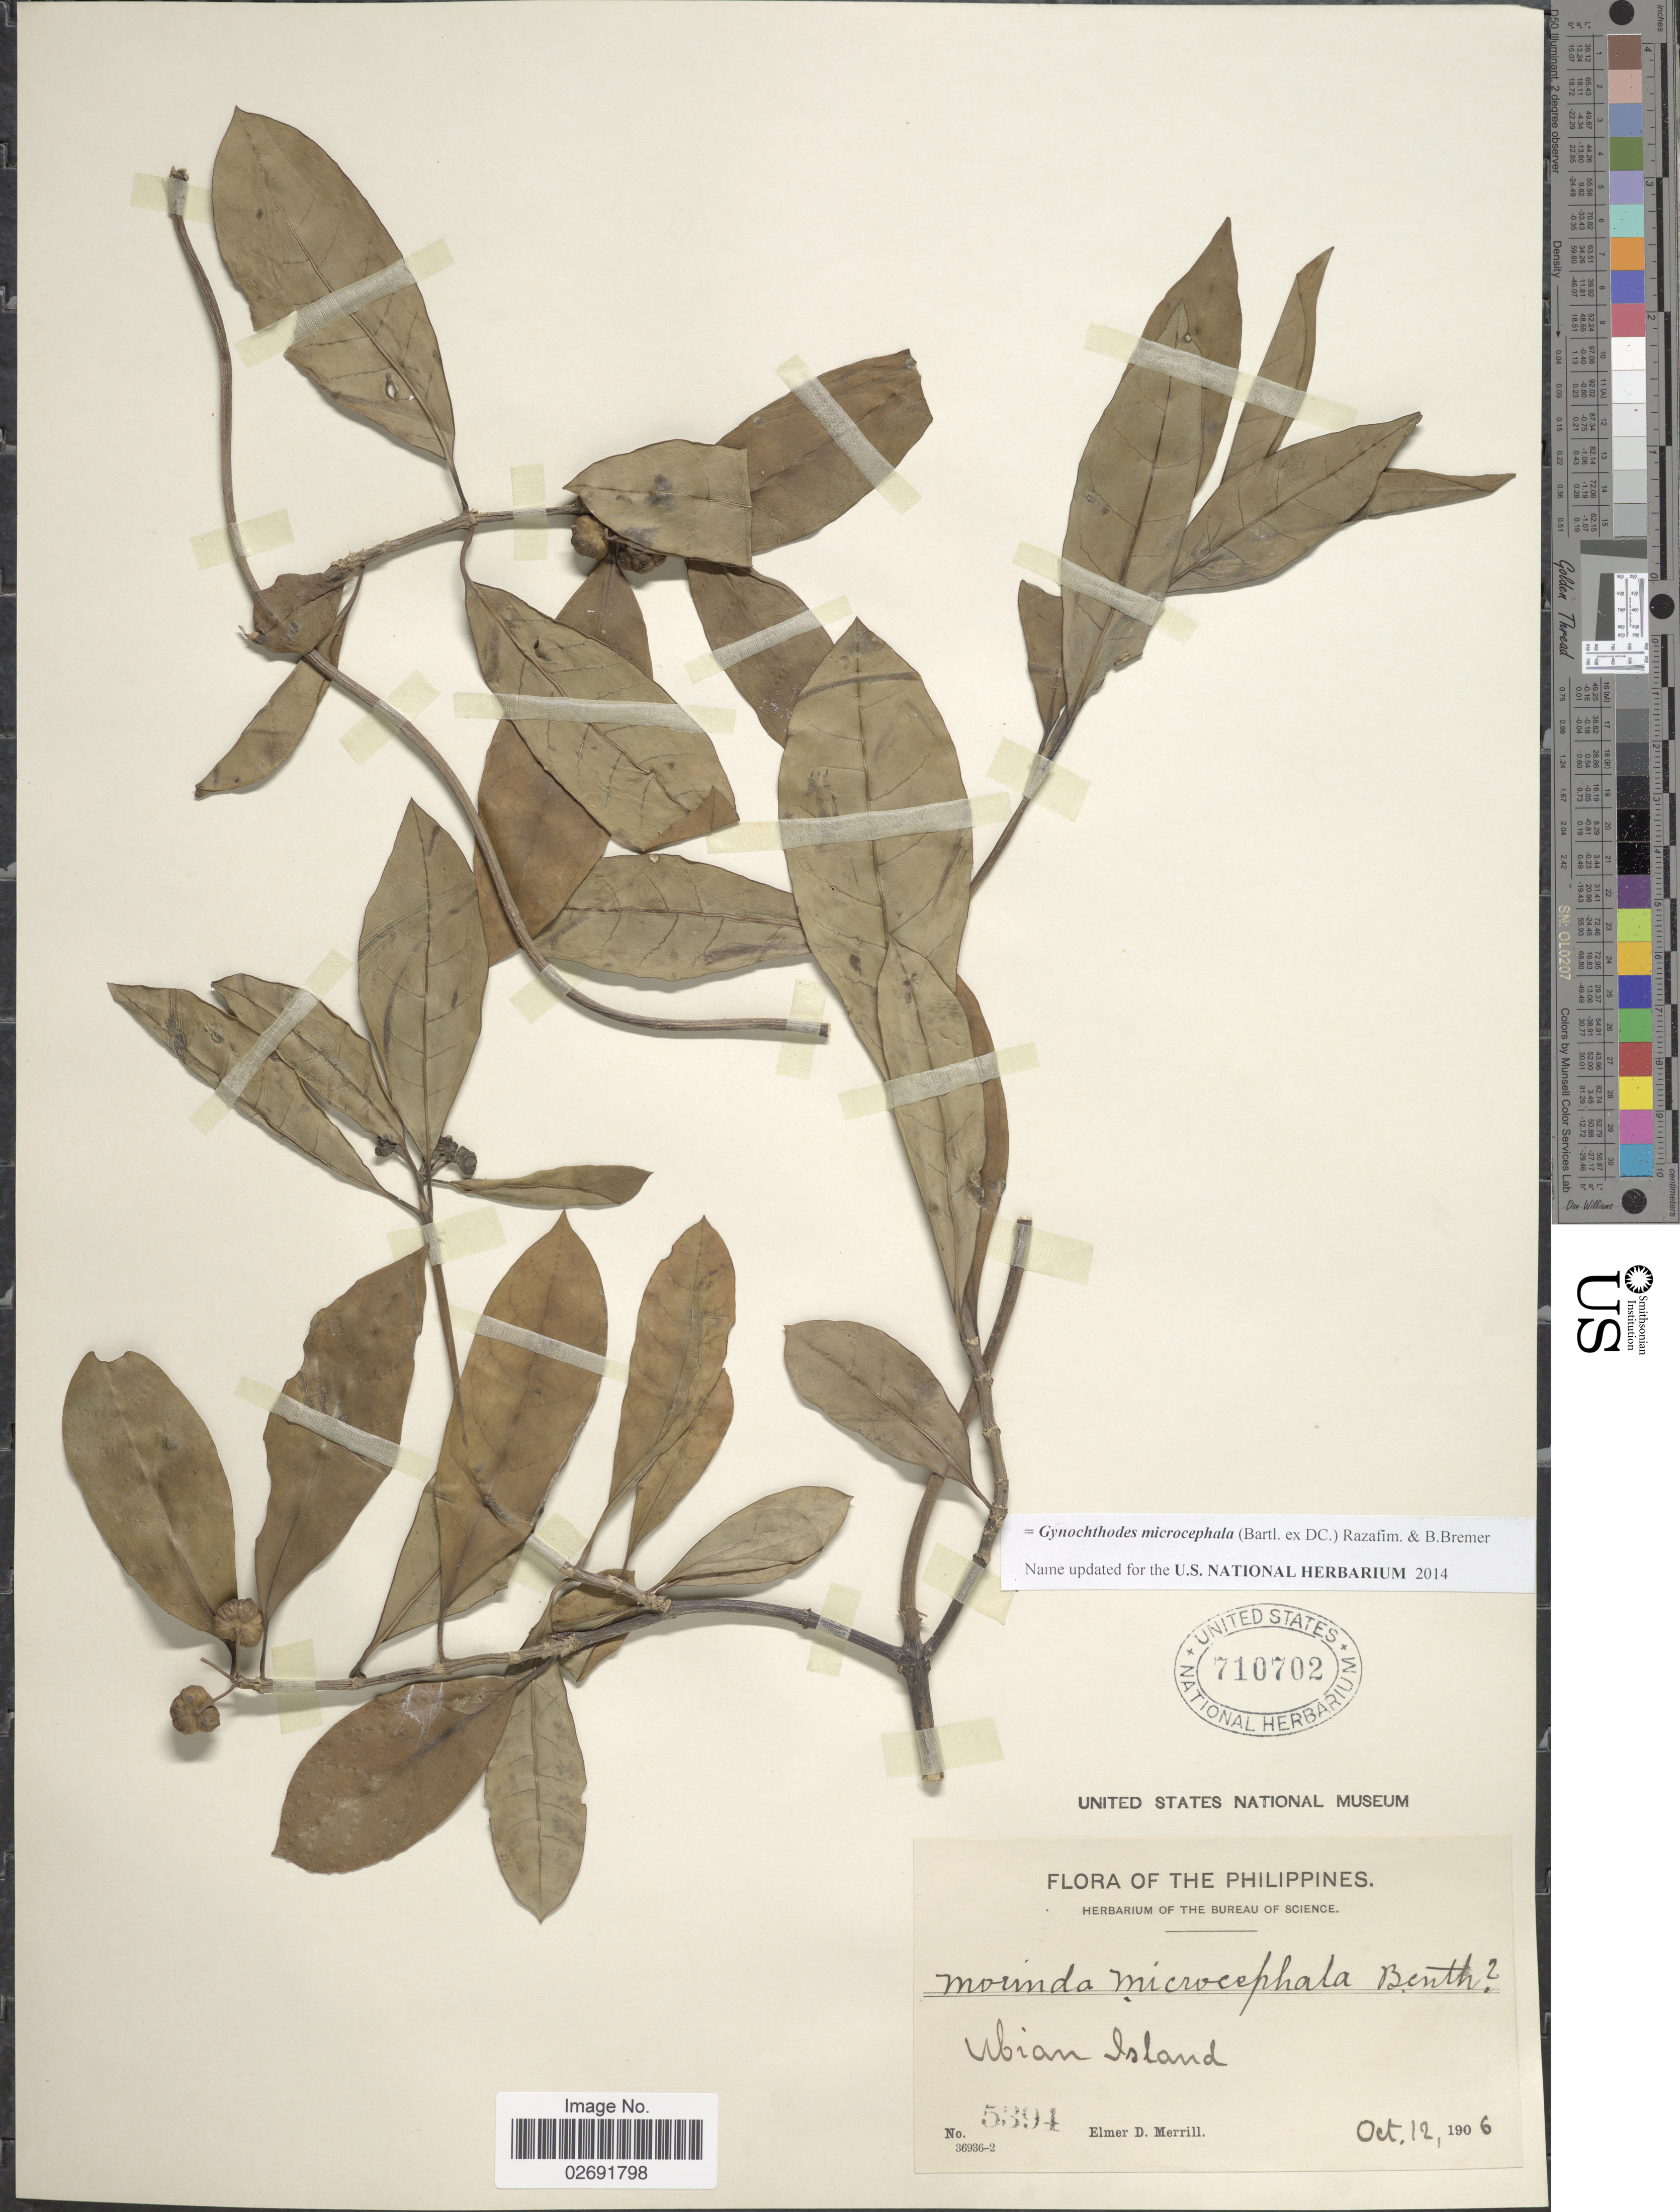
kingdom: Plantae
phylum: Tracheophyta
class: Magnoliopsida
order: Gentianales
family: Rubiaceae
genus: Gynochthodes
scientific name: Gynochthodes microcephala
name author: (Bartl. ex DC.) Razafim. & B. Bremer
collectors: E. D. Merrill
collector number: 5394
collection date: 1906-10-12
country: Philippines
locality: Ubian Island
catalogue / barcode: US 710702